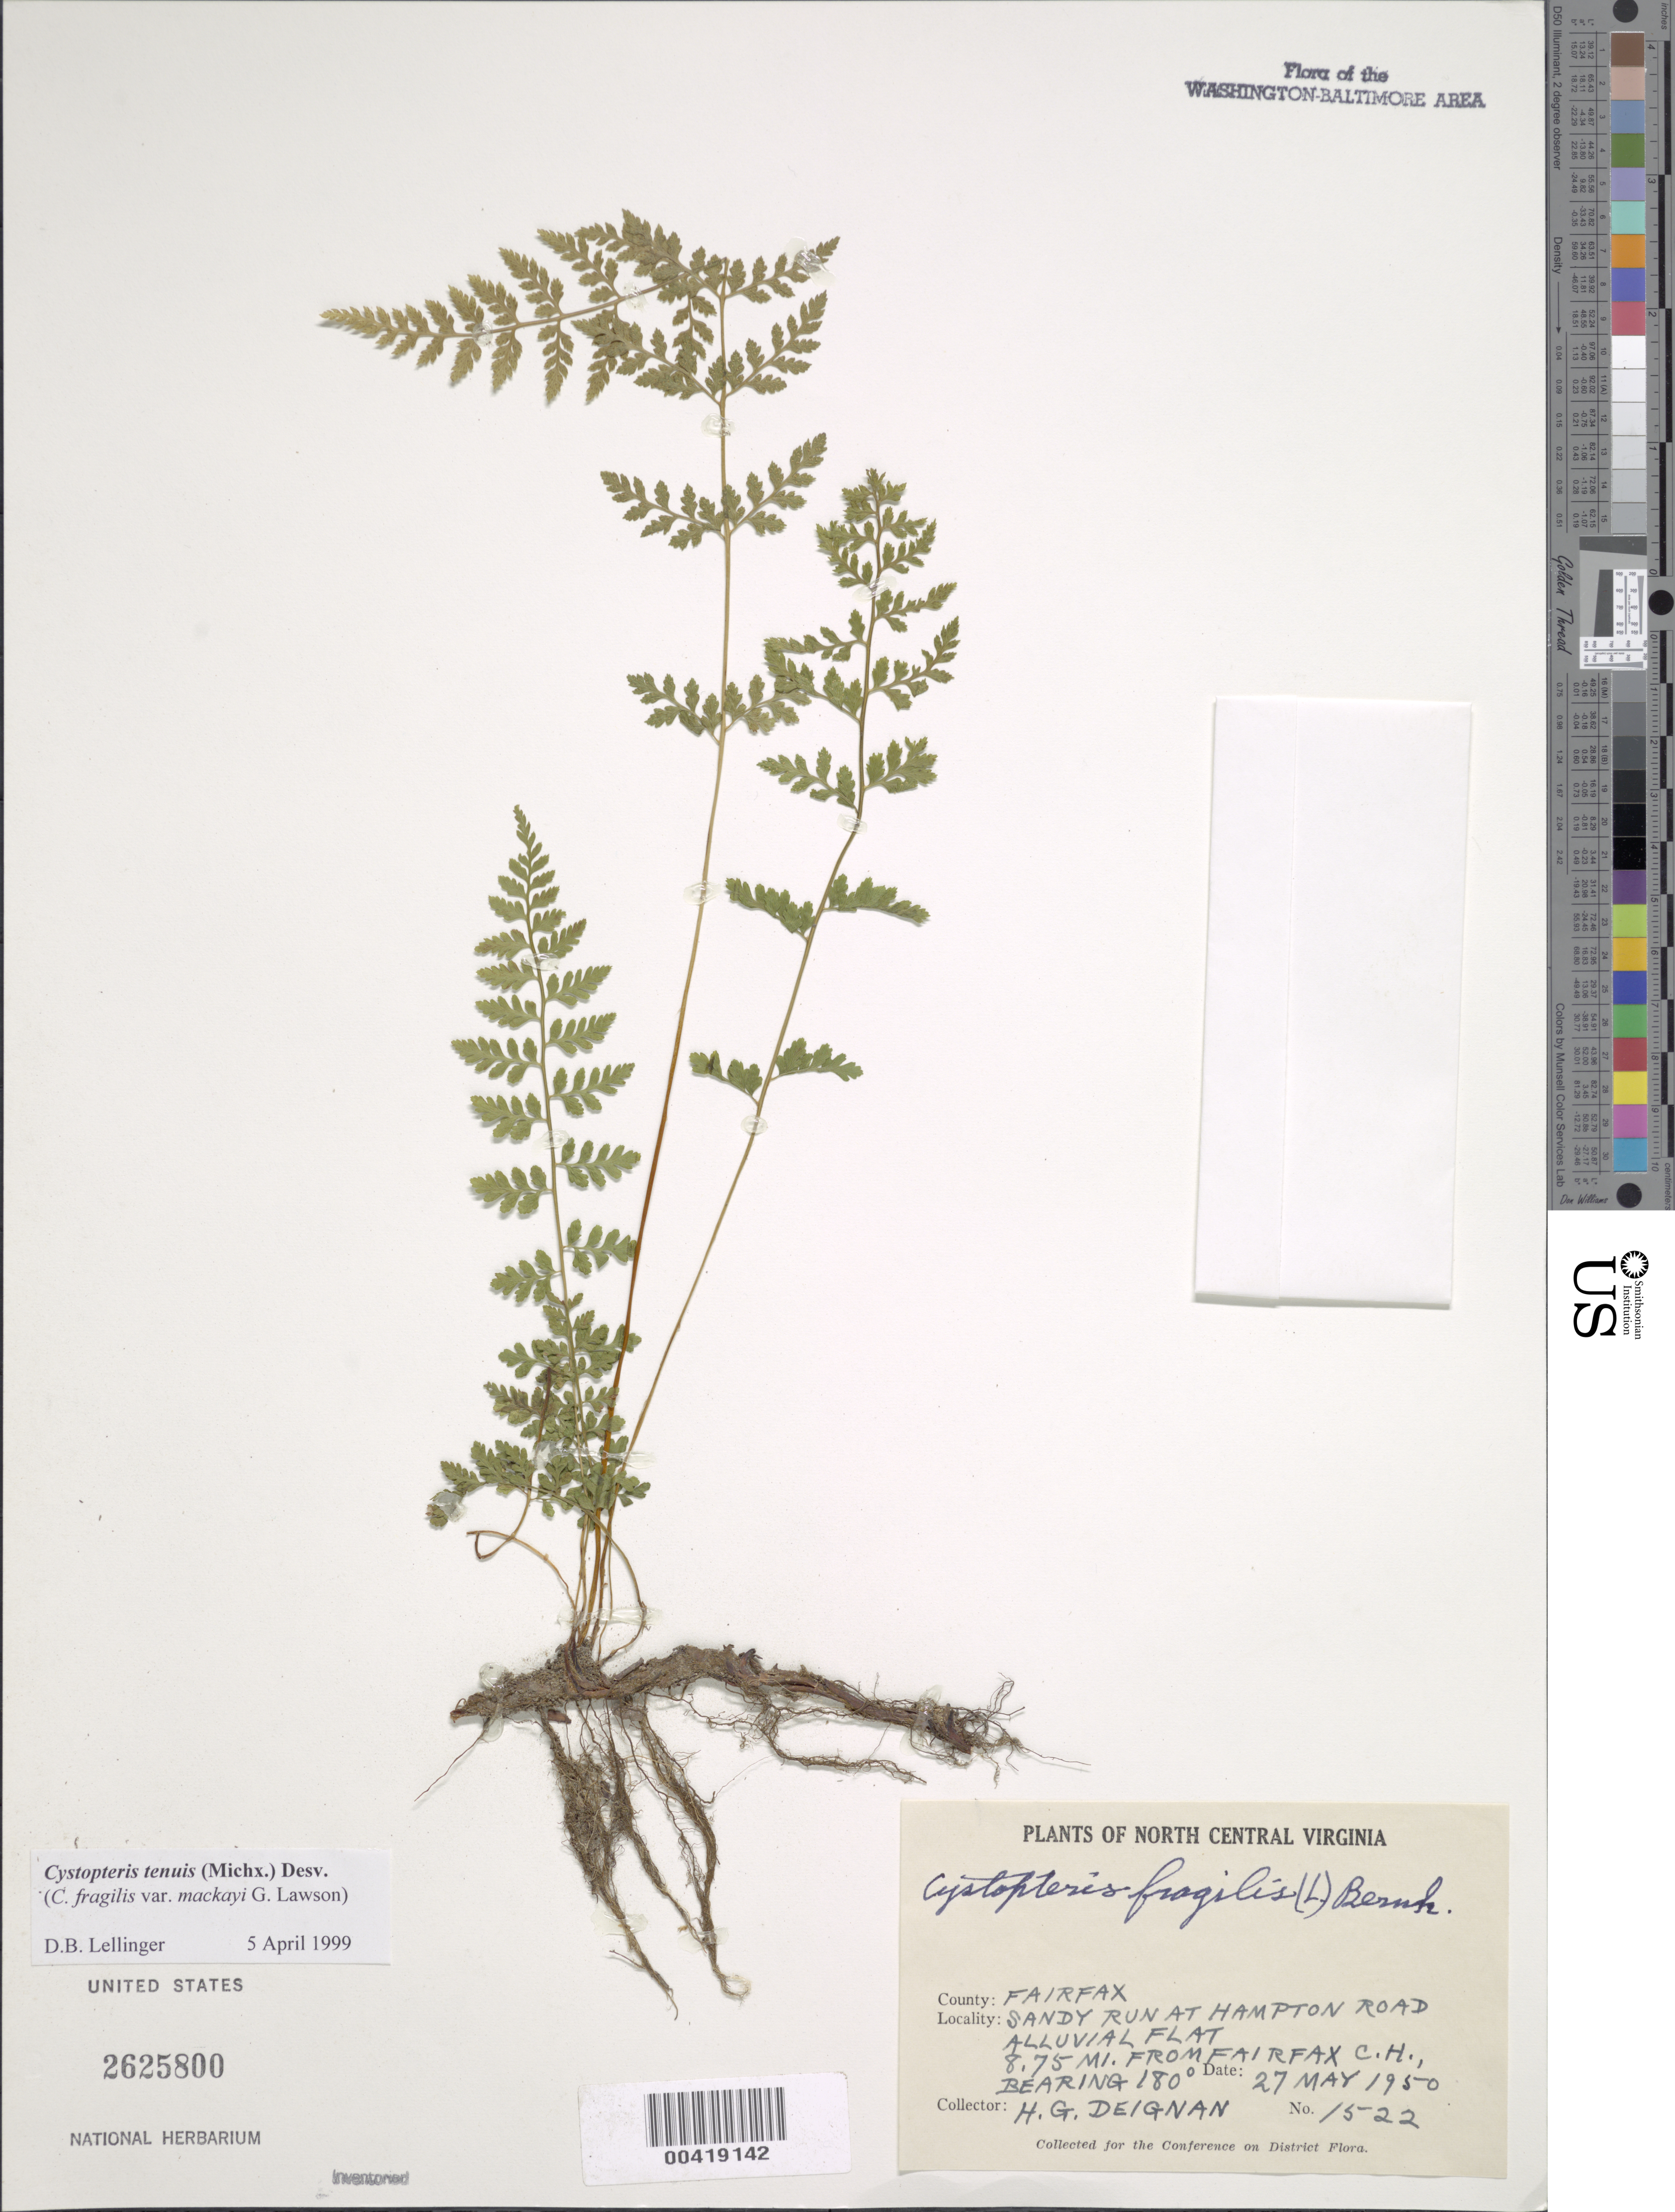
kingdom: Plantae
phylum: Tracheophyta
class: Polypodiopsida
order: Polypodiales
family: Cystopteridaceae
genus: Cystopteris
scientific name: Cystopteris tenuis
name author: (Michx.) Desv.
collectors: H. Deignan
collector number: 1522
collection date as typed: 27 May 1950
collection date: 1950-05-27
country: United States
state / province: Virginia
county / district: Fairfax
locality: Sandy Run at Hampton Road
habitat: Alluvial flat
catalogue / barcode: US 2625800